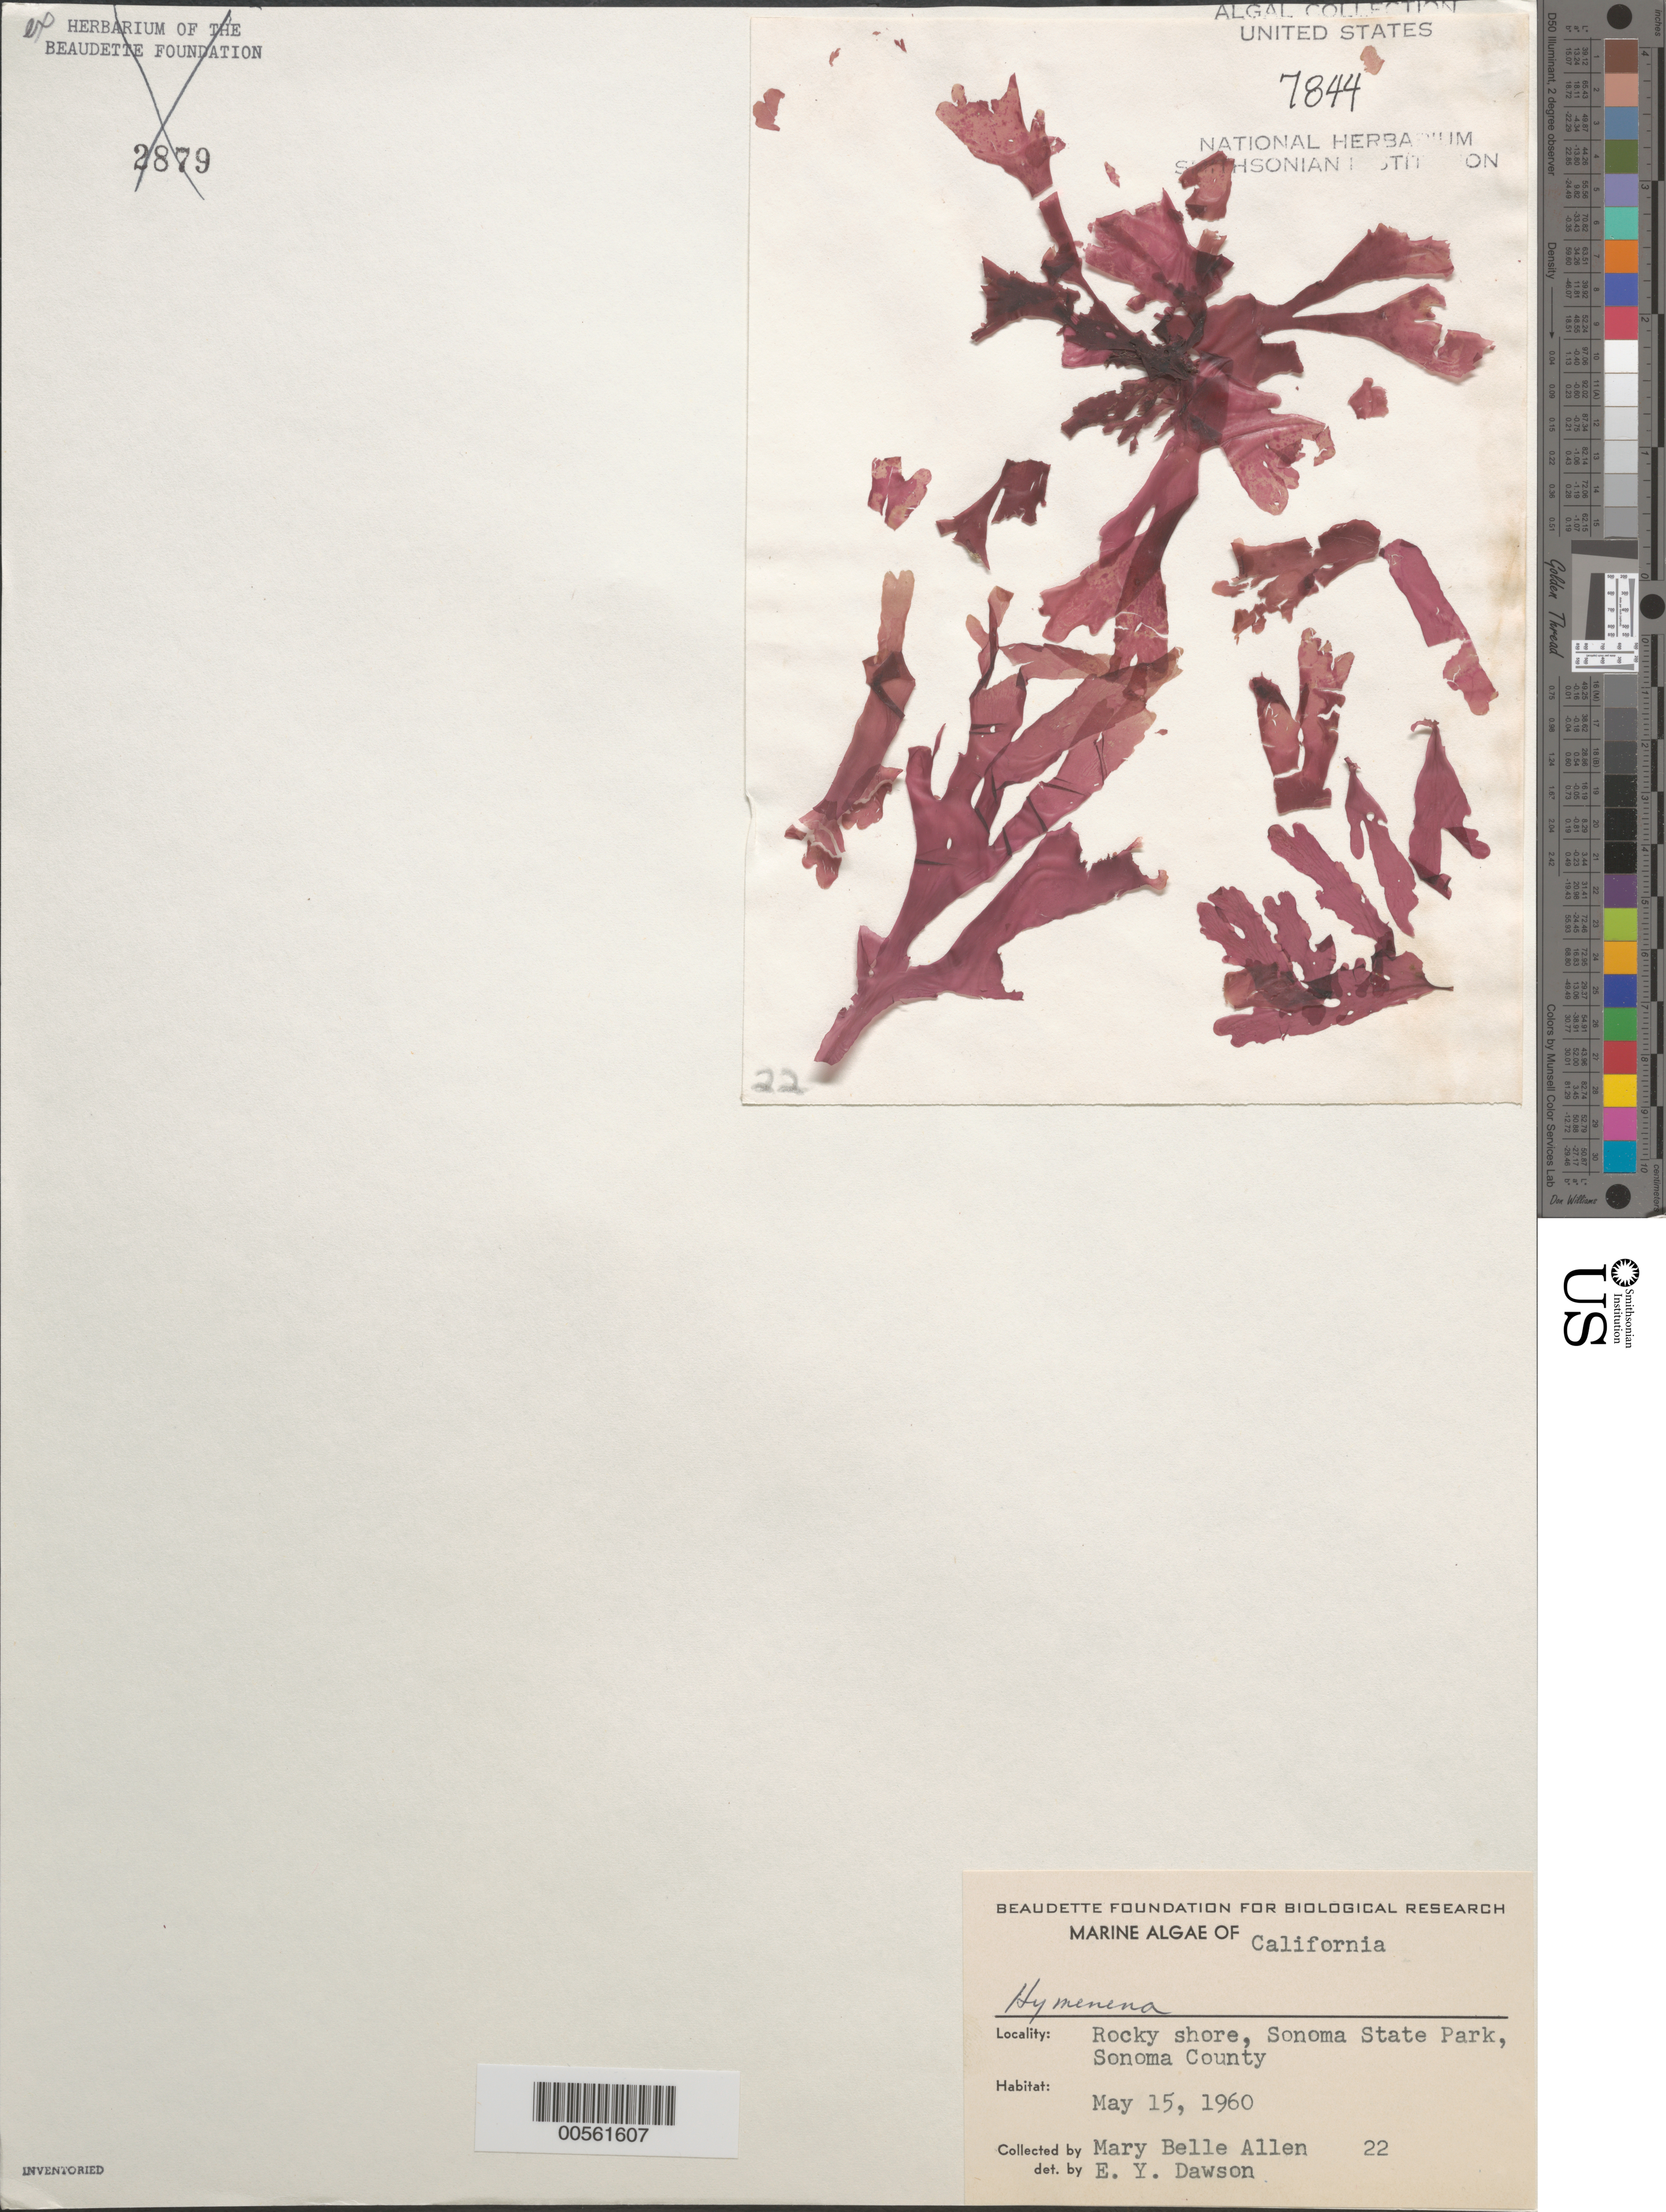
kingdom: Plantae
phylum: Rhodophyta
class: Florideophyceae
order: Ceramiales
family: Delesseriaceae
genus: Hymenena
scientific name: Hymenena sp.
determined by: Dawson, E. Y.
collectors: M. B. Allen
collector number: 22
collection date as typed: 15 May 1960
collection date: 1960-05-15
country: United States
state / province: California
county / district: Sonoma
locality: Sonoma State Park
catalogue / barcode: US 7844